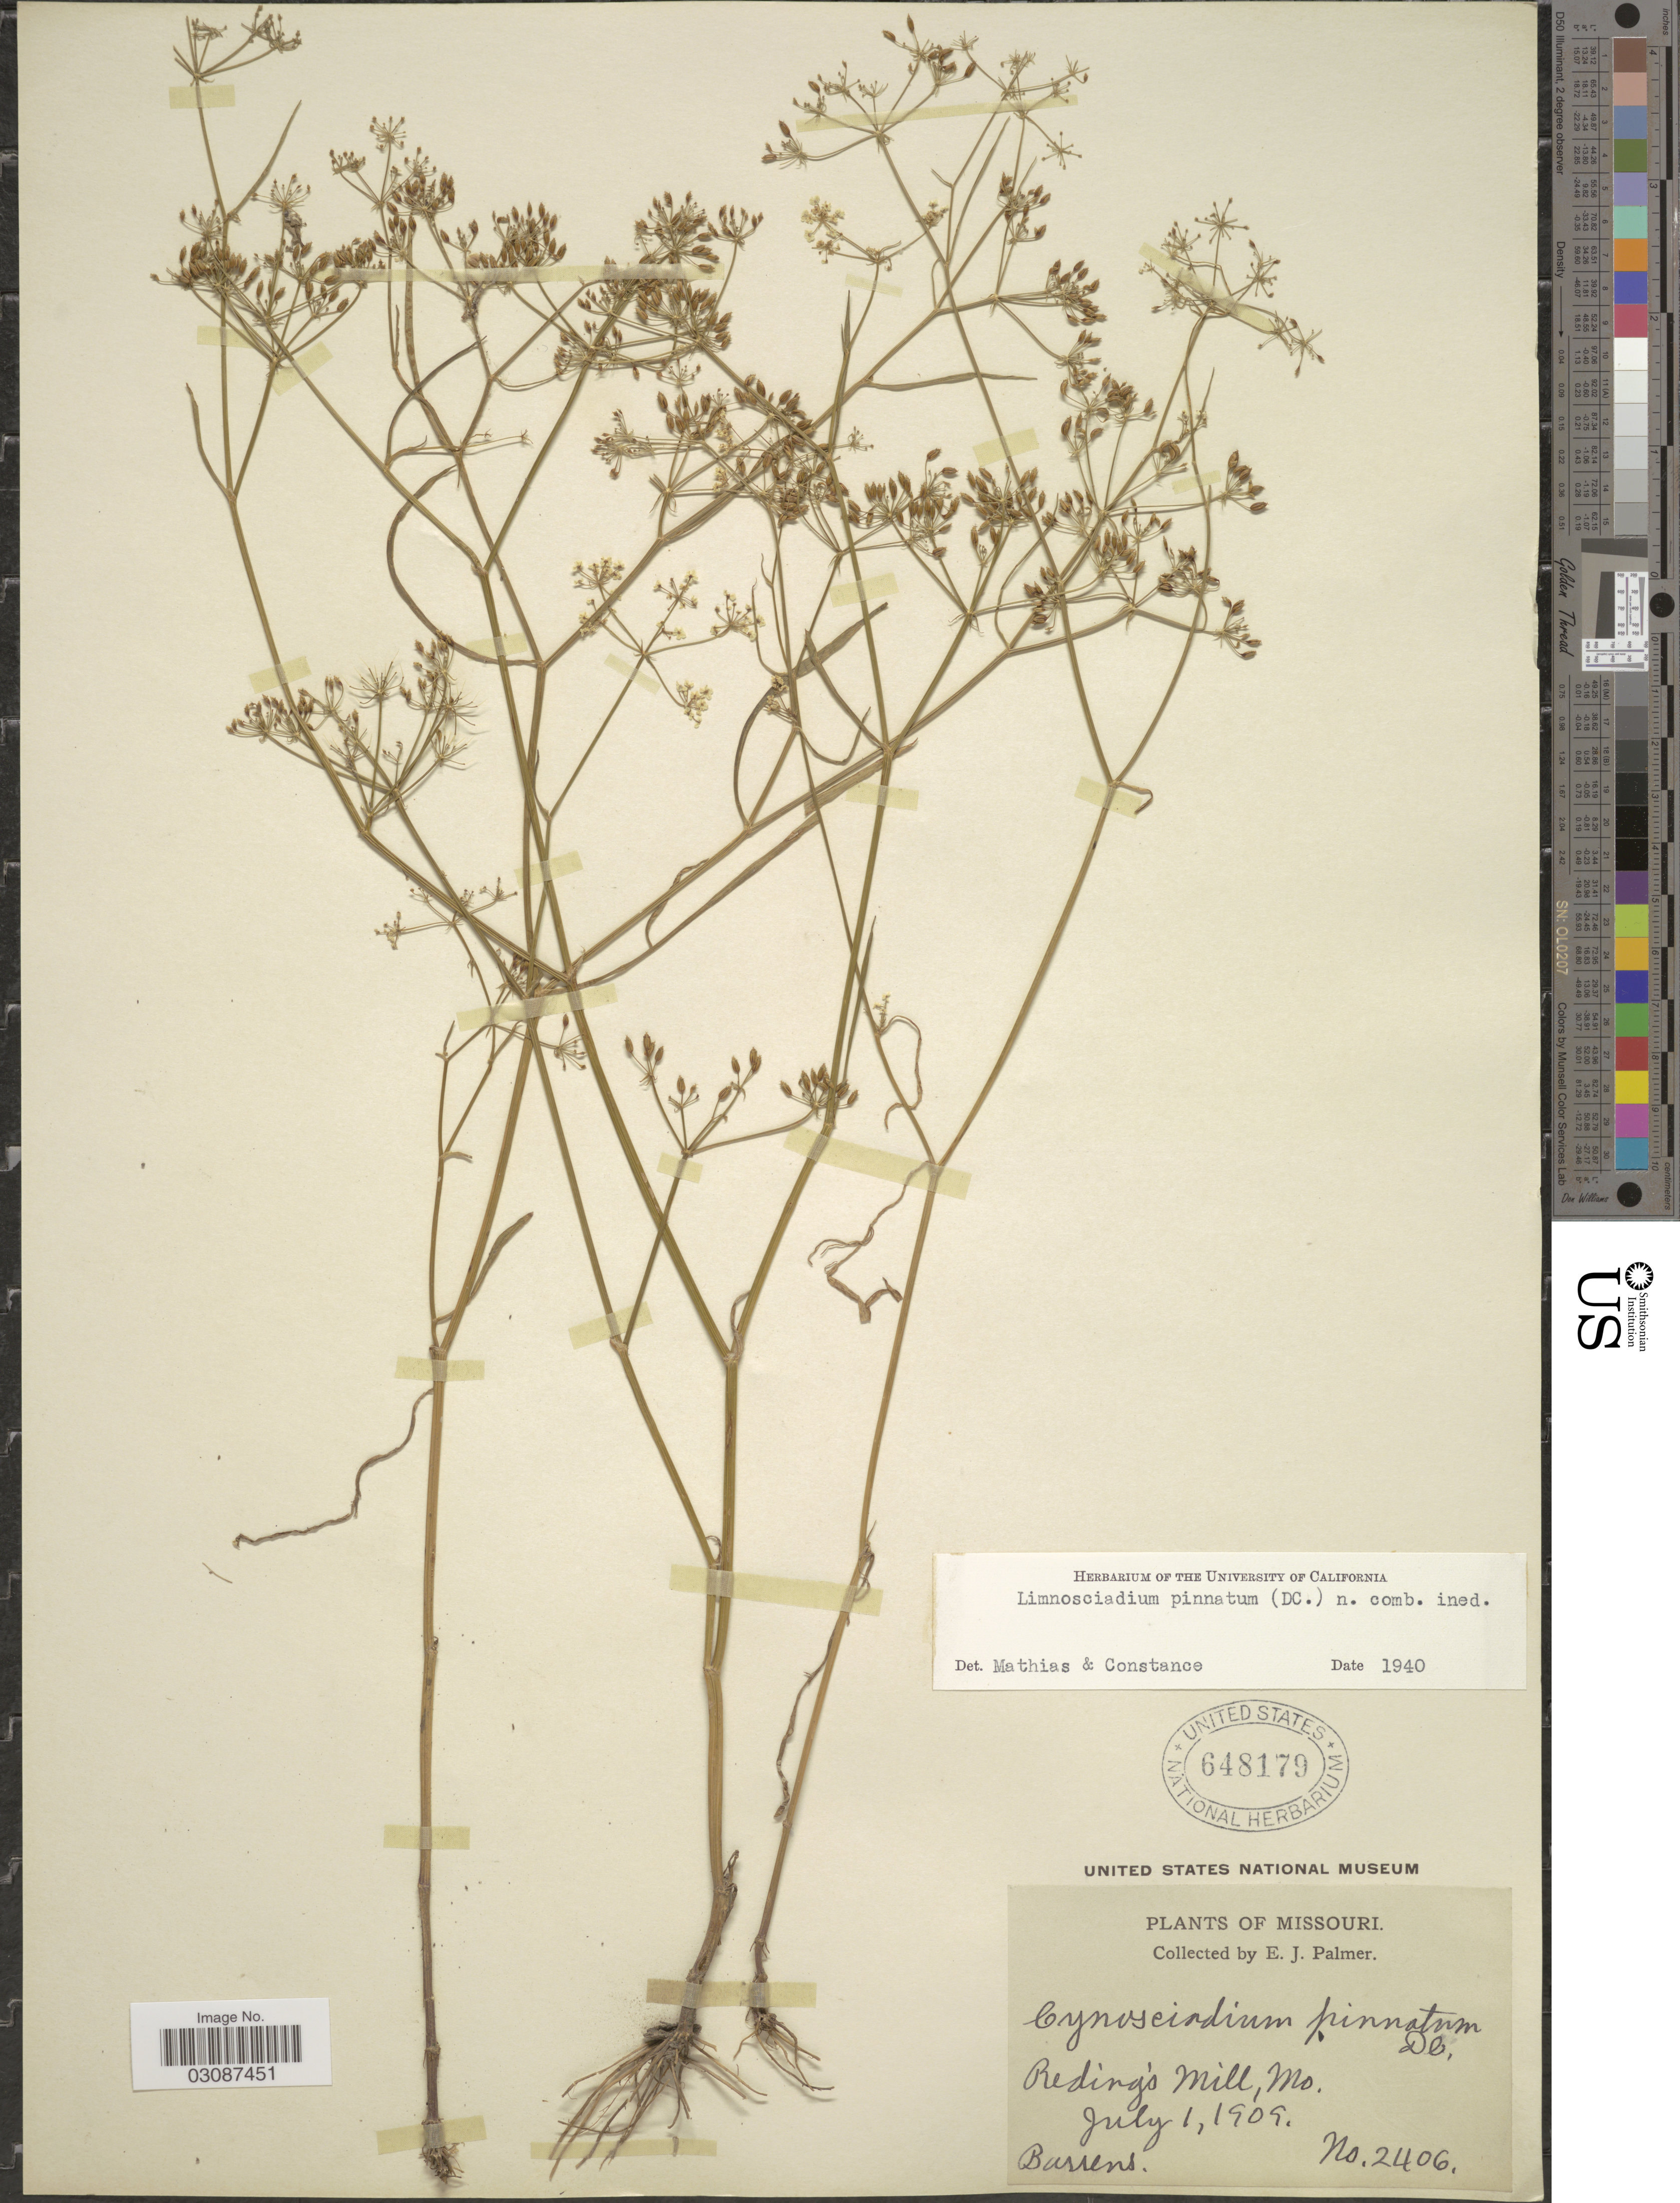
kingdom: Plantae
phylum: Tracheophyta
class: Magnoliopsida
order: Apiales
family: Apiaceae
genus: Limnosciadium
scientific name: Limnosciadium pinnatum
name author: (DC.) Mathias & Constance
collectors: E. J. Palmer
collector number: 2406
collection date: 1909-07-01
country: United States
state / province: Missouri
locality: Reding's Mill.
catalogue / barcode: US 648179